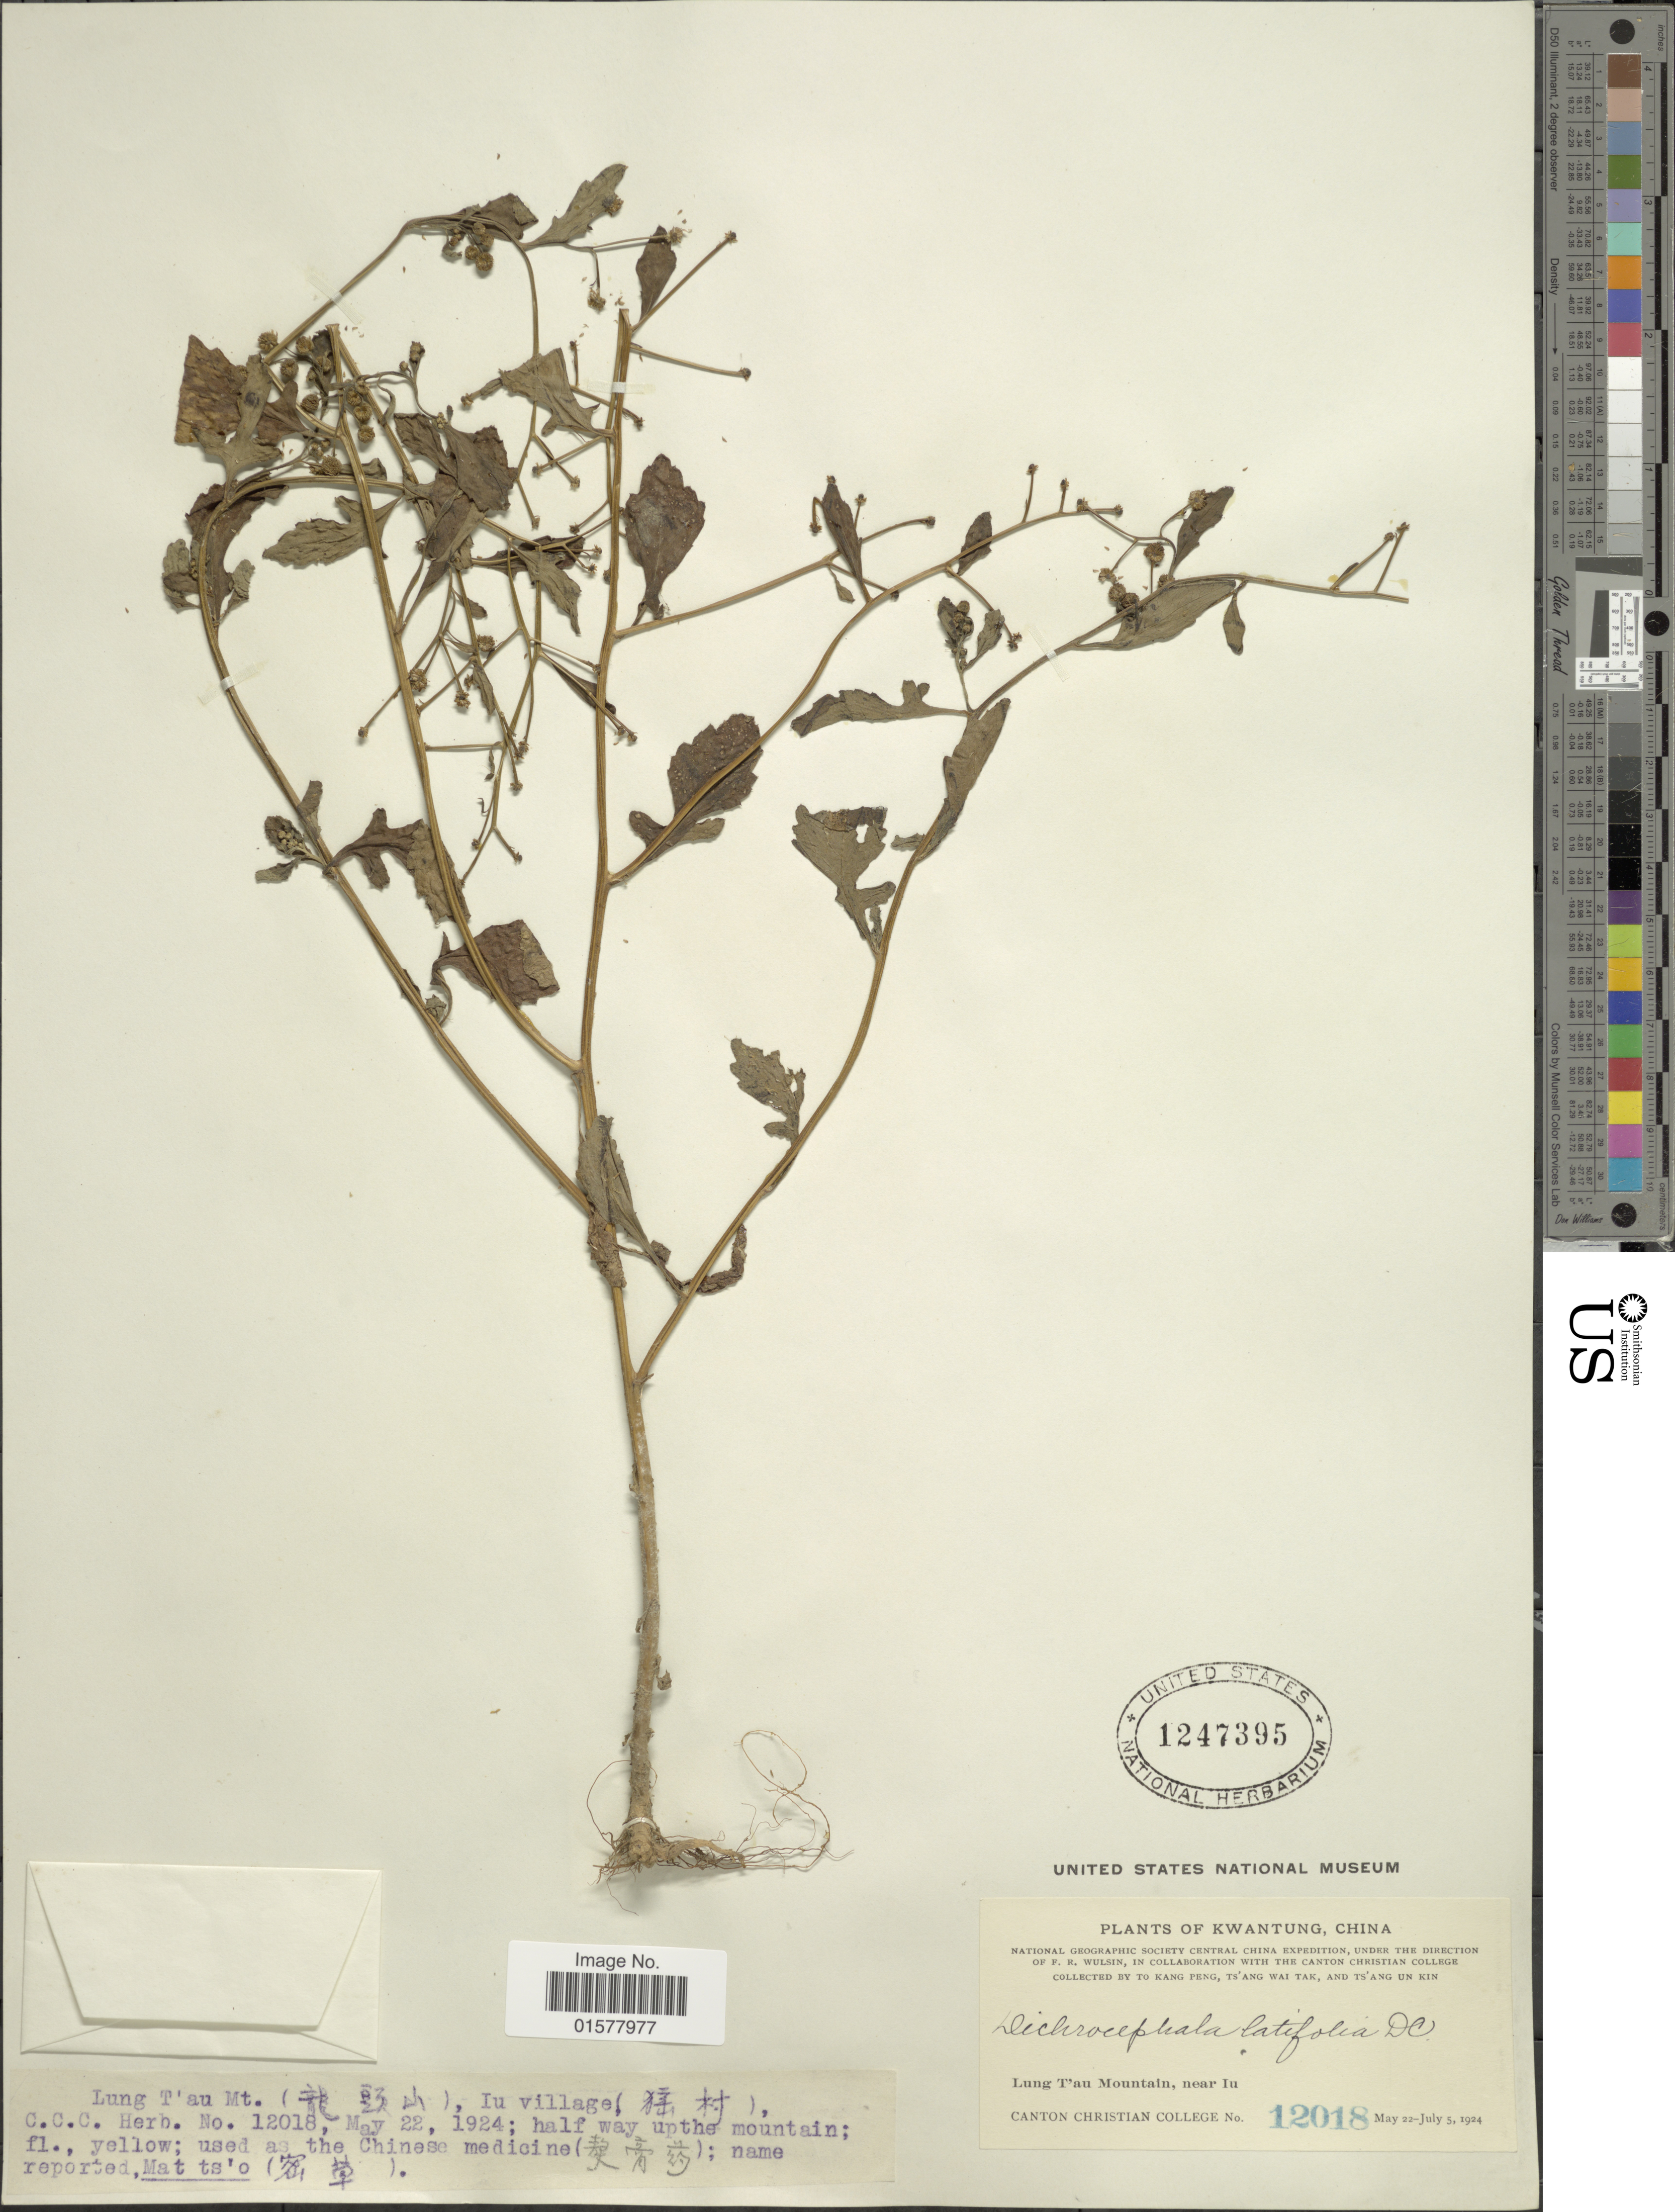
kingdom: Plantae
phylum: Tracheophyta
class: Magnoliopsida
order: Asterales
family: Asteraceae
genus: Dichrocephala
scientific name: Dichrocephala integrifolia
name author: (L. f.) Kuntze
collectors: Canton Christian College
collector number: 12018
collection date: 1924-05-22/1924-07-05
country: China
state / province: Guangdong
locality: Kwangtung, China, Lung T' au Mountain, near Iu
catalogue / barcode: US 1247395